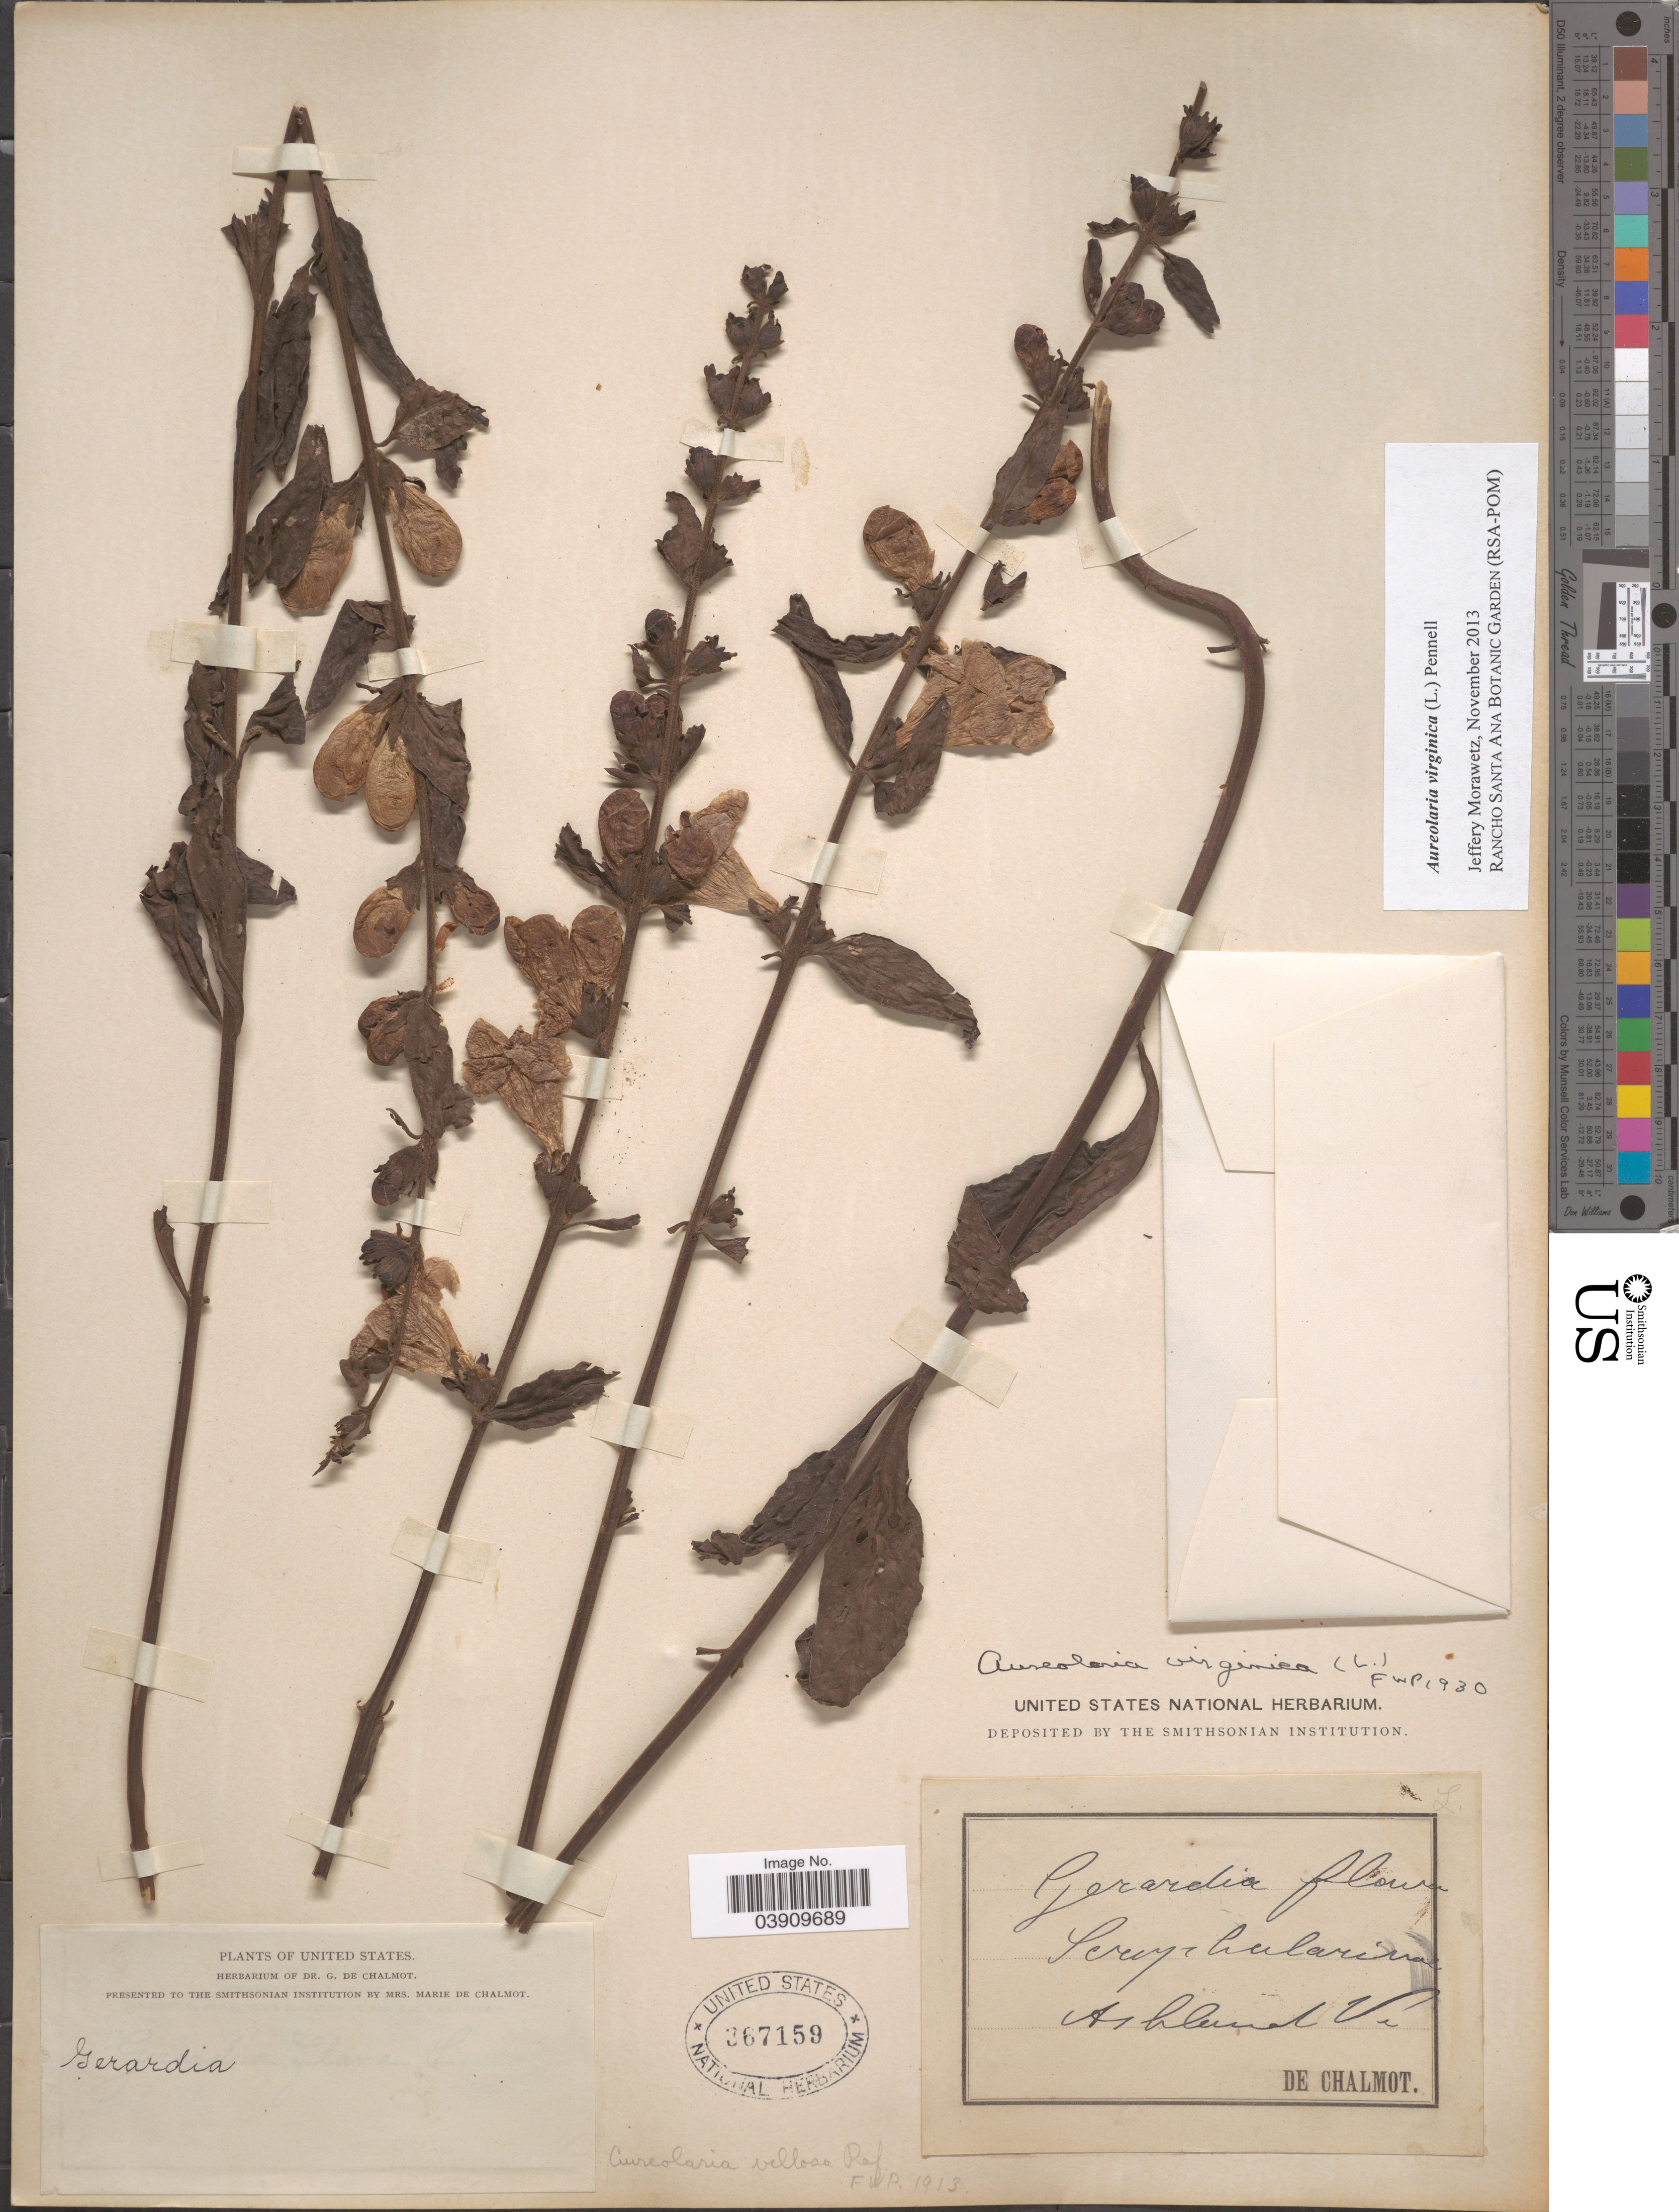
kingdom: Plantae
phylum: Tracheophyta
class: Magnoliopsida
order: Lamiales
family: Orobanchaceae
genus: Aureolaria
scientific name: Aureolaria virginica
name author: (L.) Pennell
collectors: G. de Chalmot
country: United States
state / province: Vermont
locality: Ashland.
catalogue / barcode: US 367159